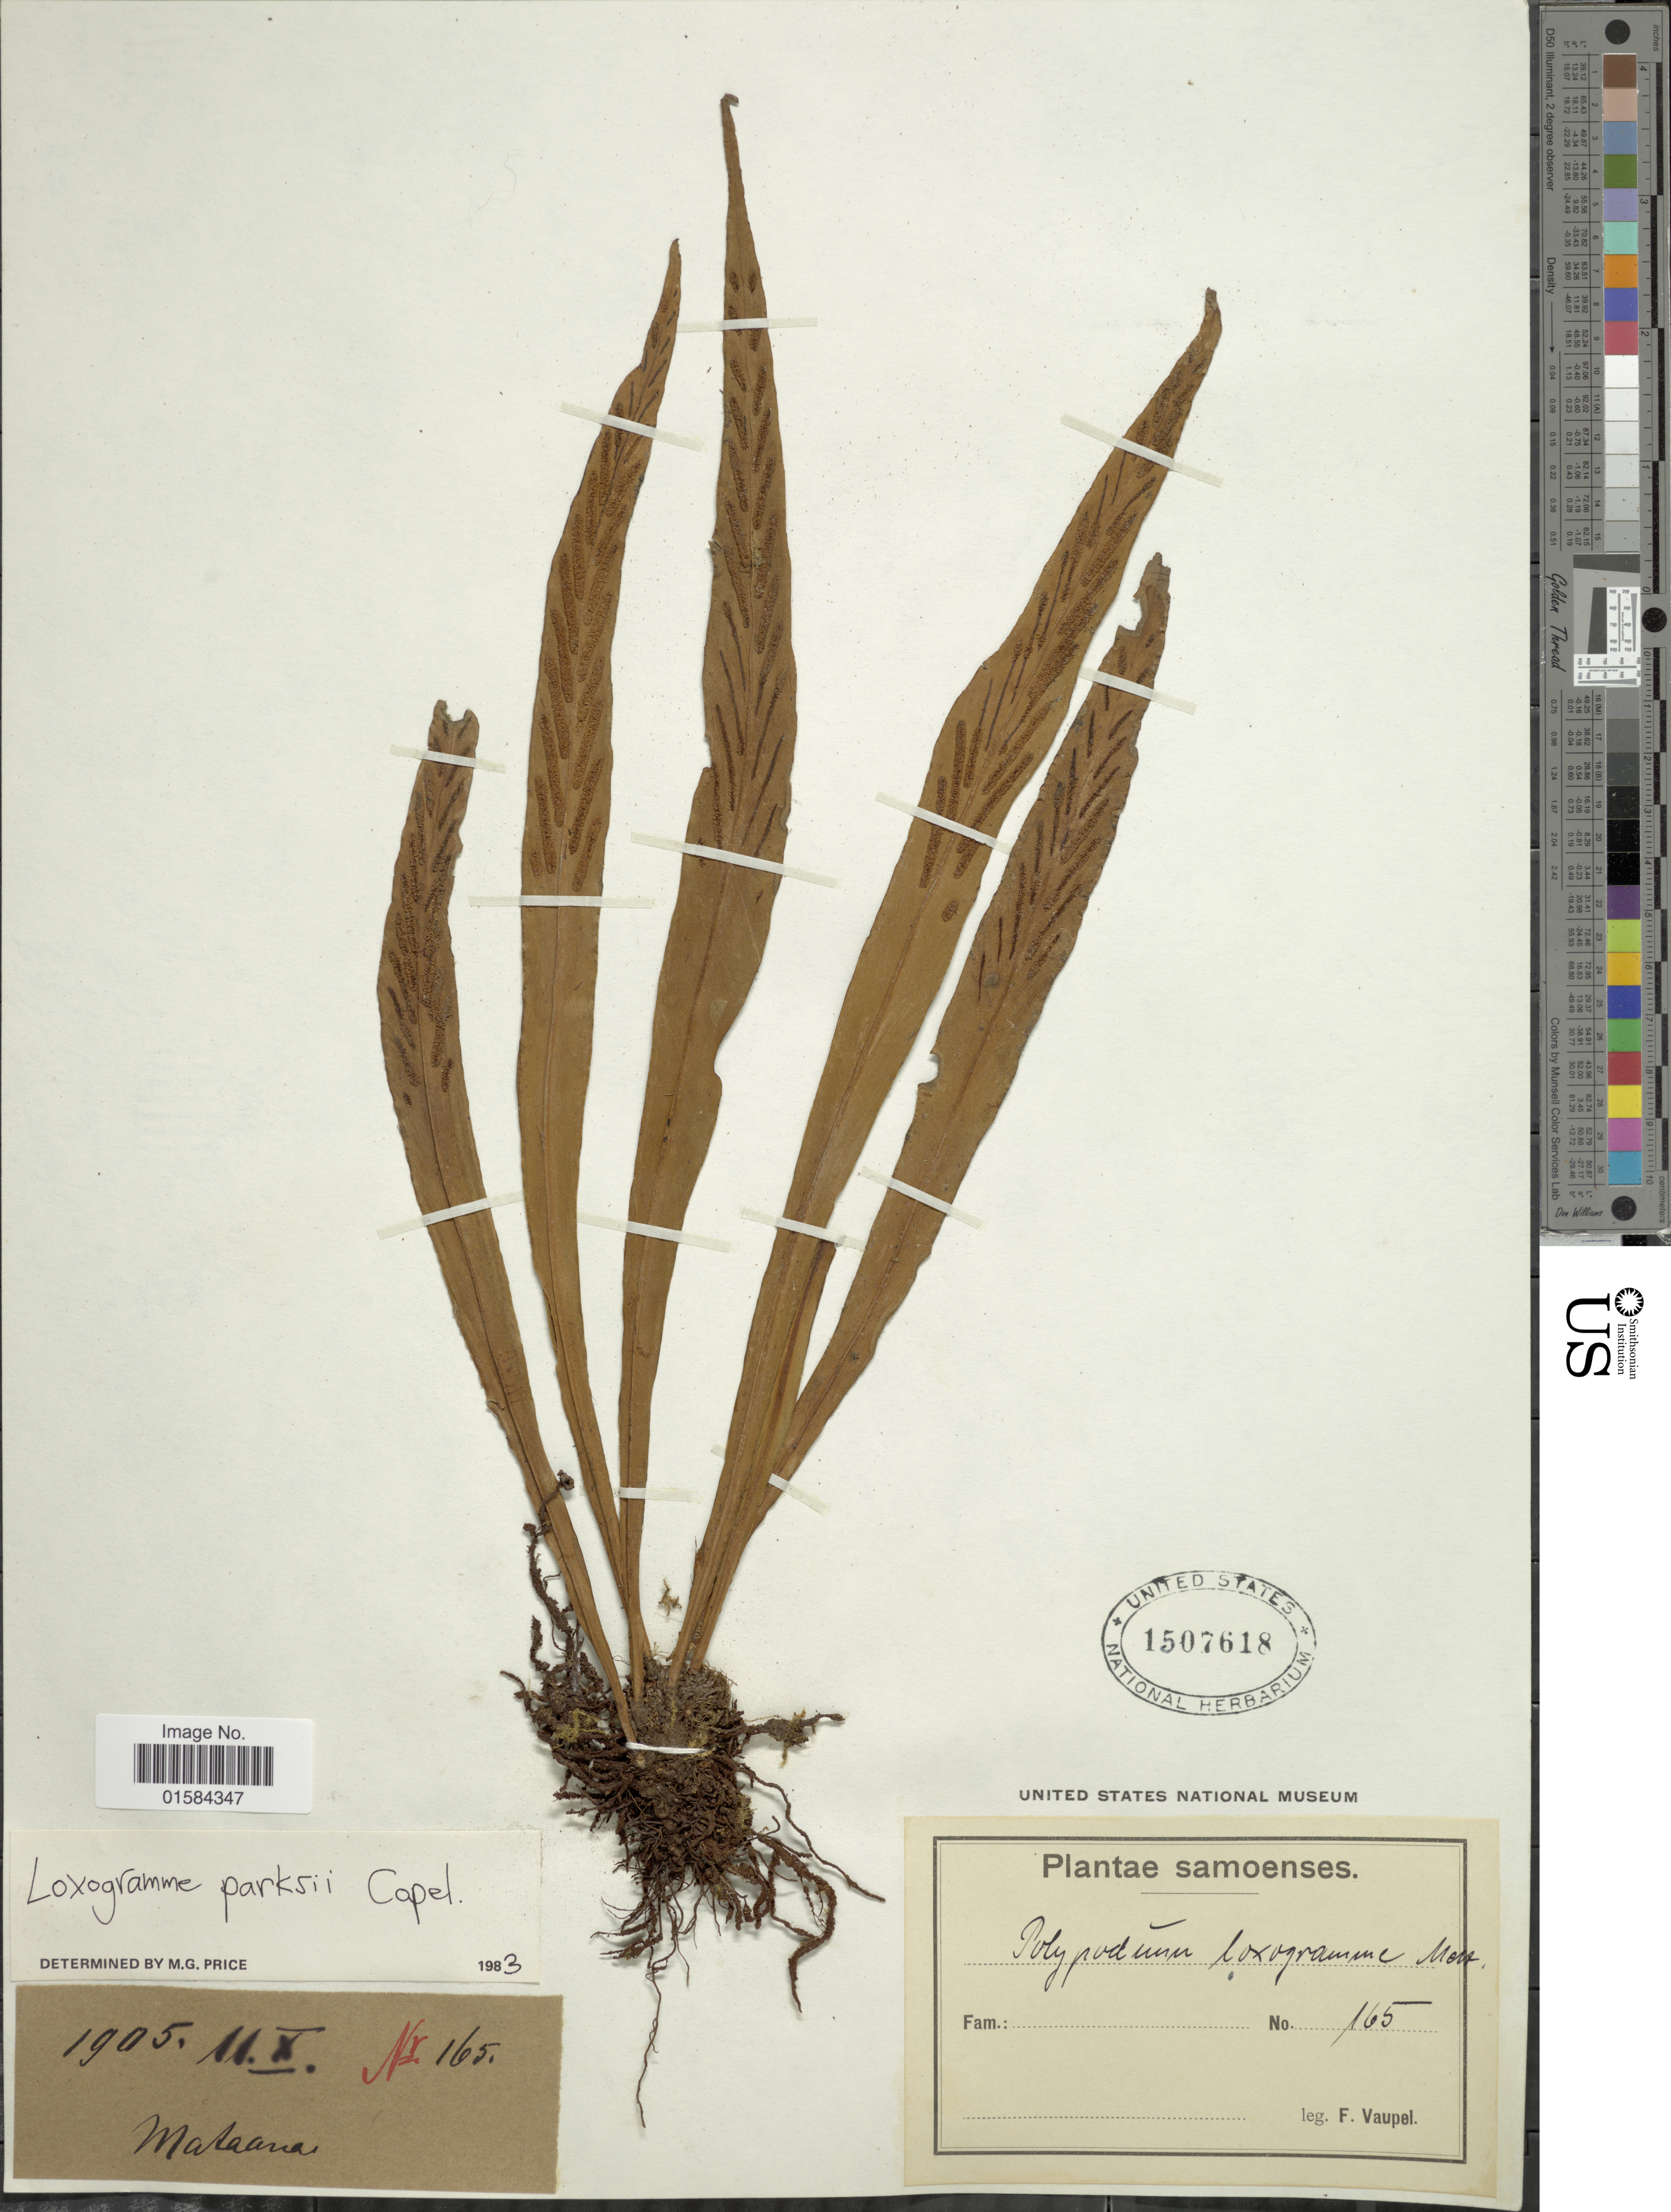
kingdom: Plantae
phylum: Tracheophyta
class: Polypodiopsida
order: Polypodiales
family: Polypodiaceae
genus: Loxogramme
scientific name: Loxogramme parksii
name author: Copel.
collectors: F. Vaupel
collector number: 165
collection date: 1905-10-11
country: Samoa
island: Savaii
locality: Samoenses, Mataana [interpreted]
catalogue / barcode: US 1507618